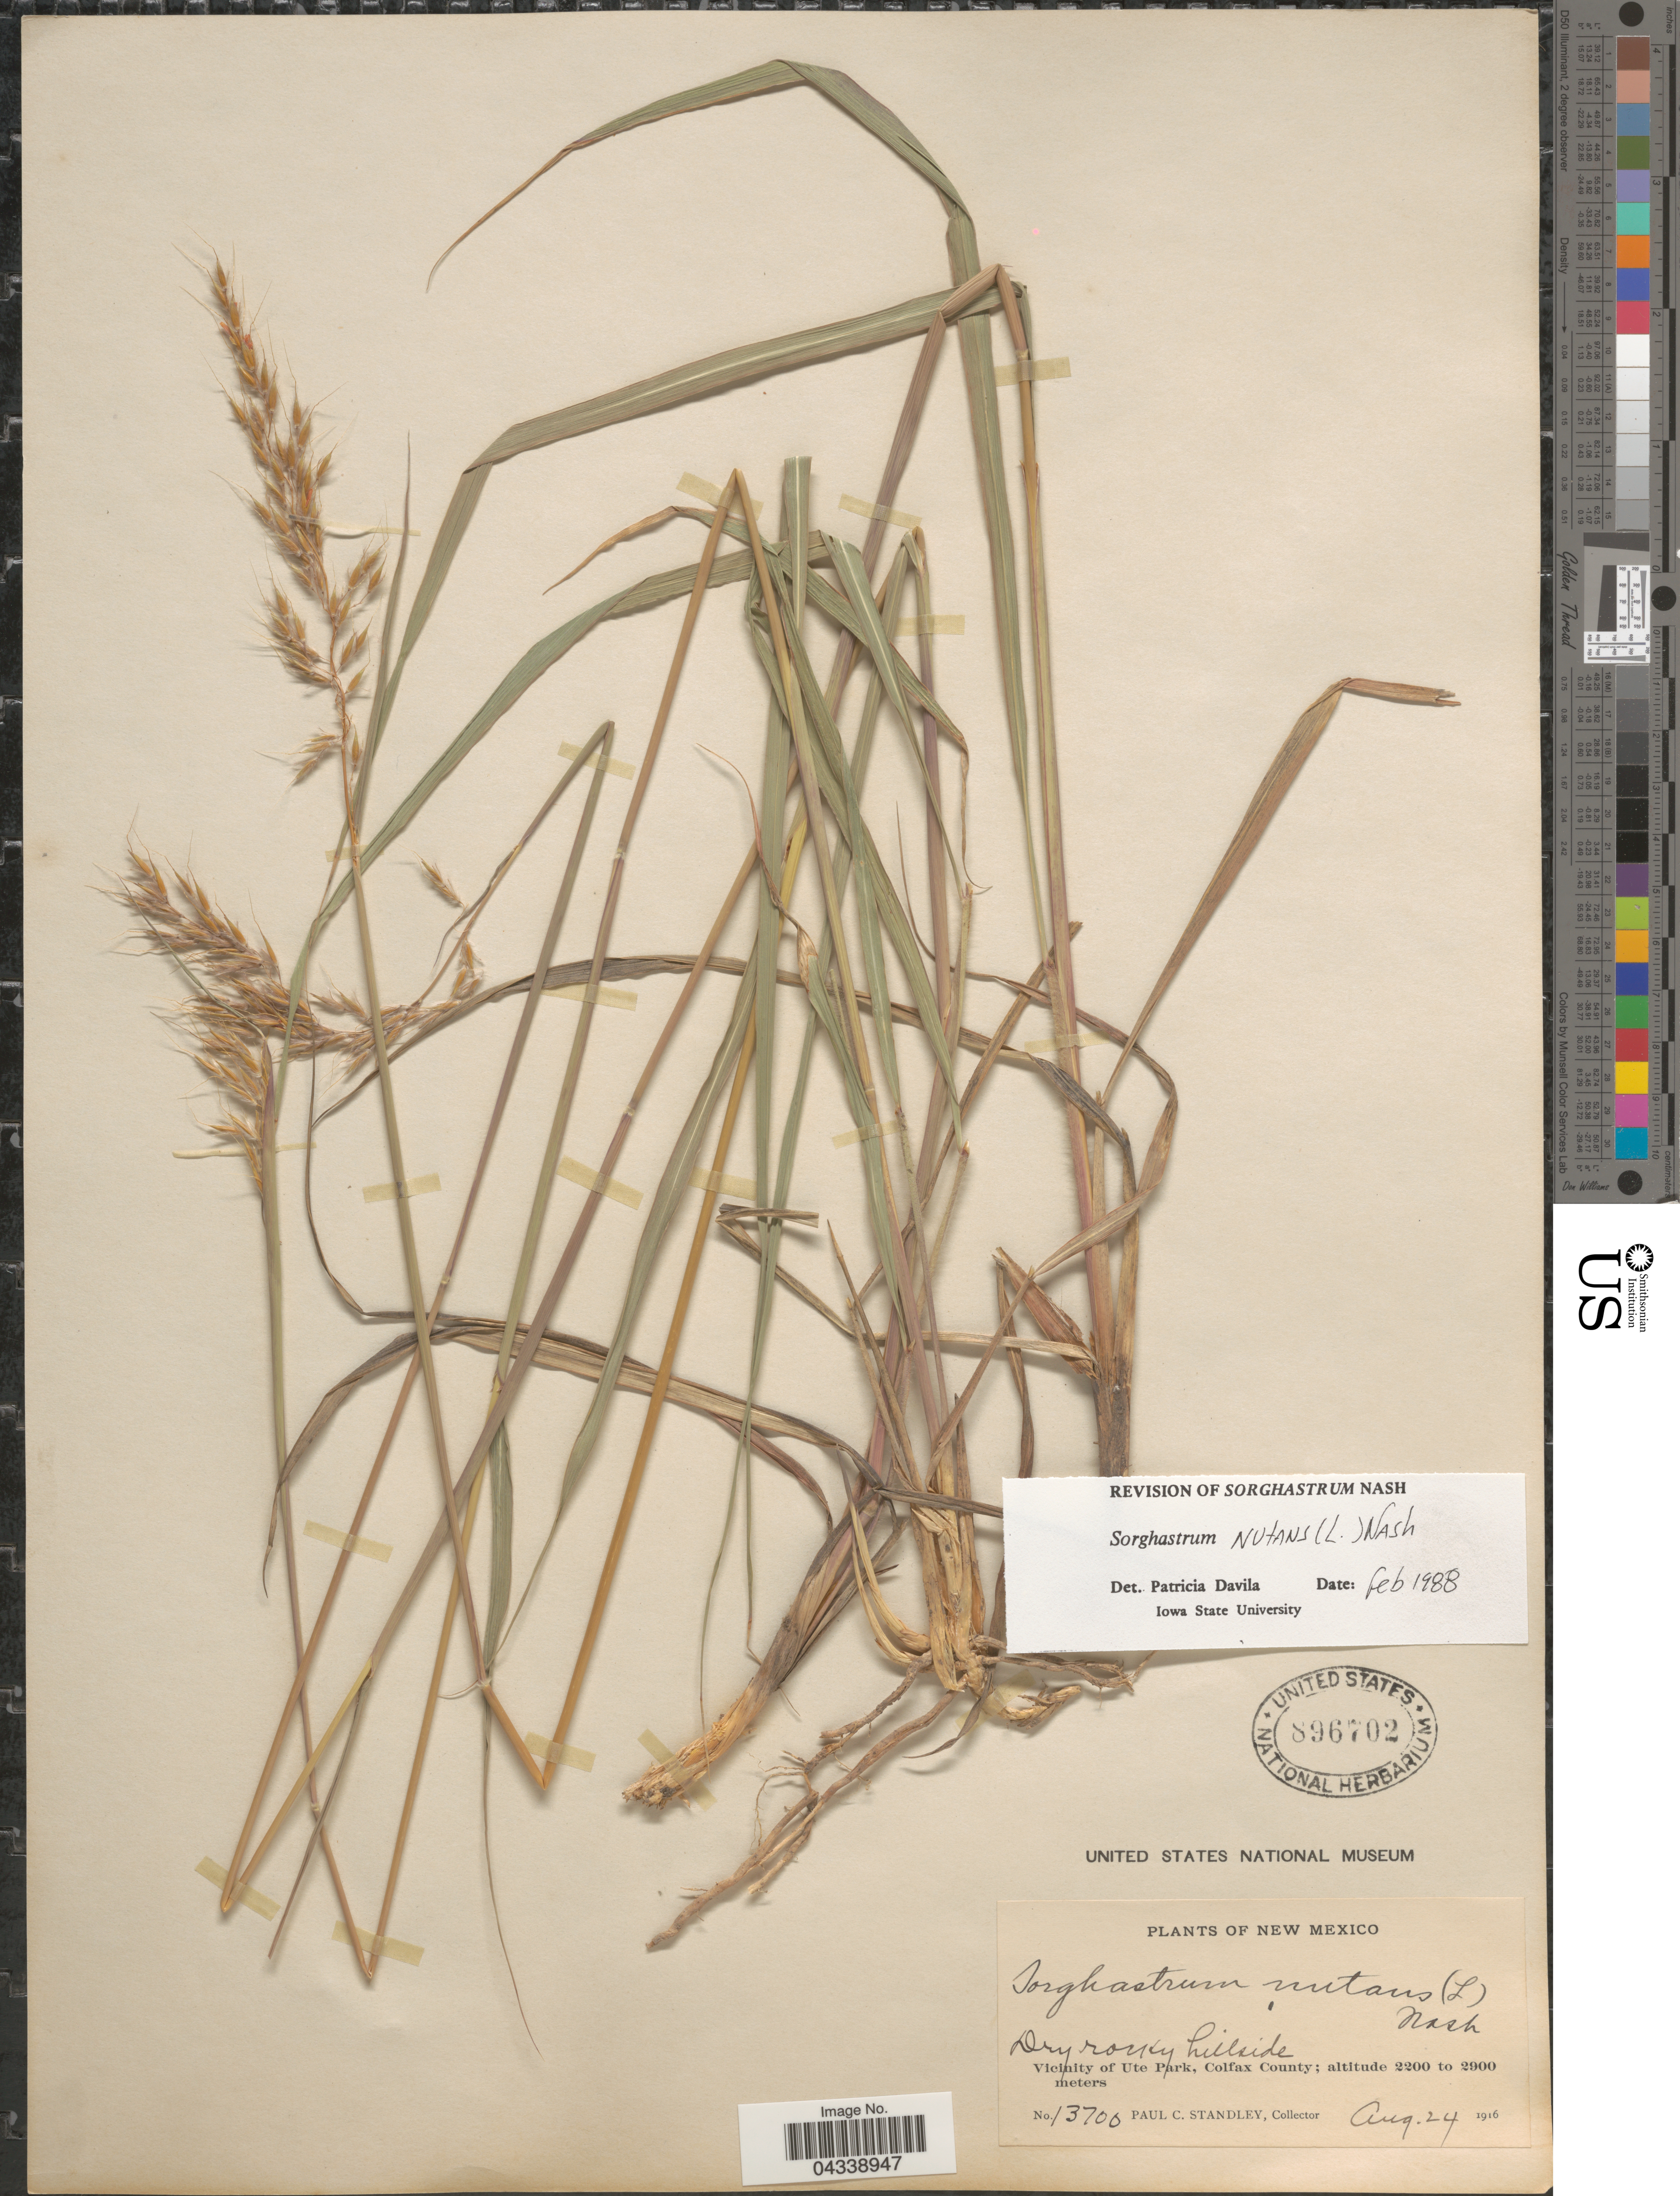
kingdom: Plantae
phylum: Tracheophyta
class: Liliopsida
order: Poales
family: Poaceae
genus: Sorghastrum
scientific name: Sorghastrum nutans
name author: (L.) Nash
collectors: P. C. Standley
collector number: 13700*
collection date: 1916-08-24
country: United States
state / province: New Mexico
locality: Vicinity of Ute Park, Colfax County.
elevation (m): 2200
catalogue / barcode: US 896702